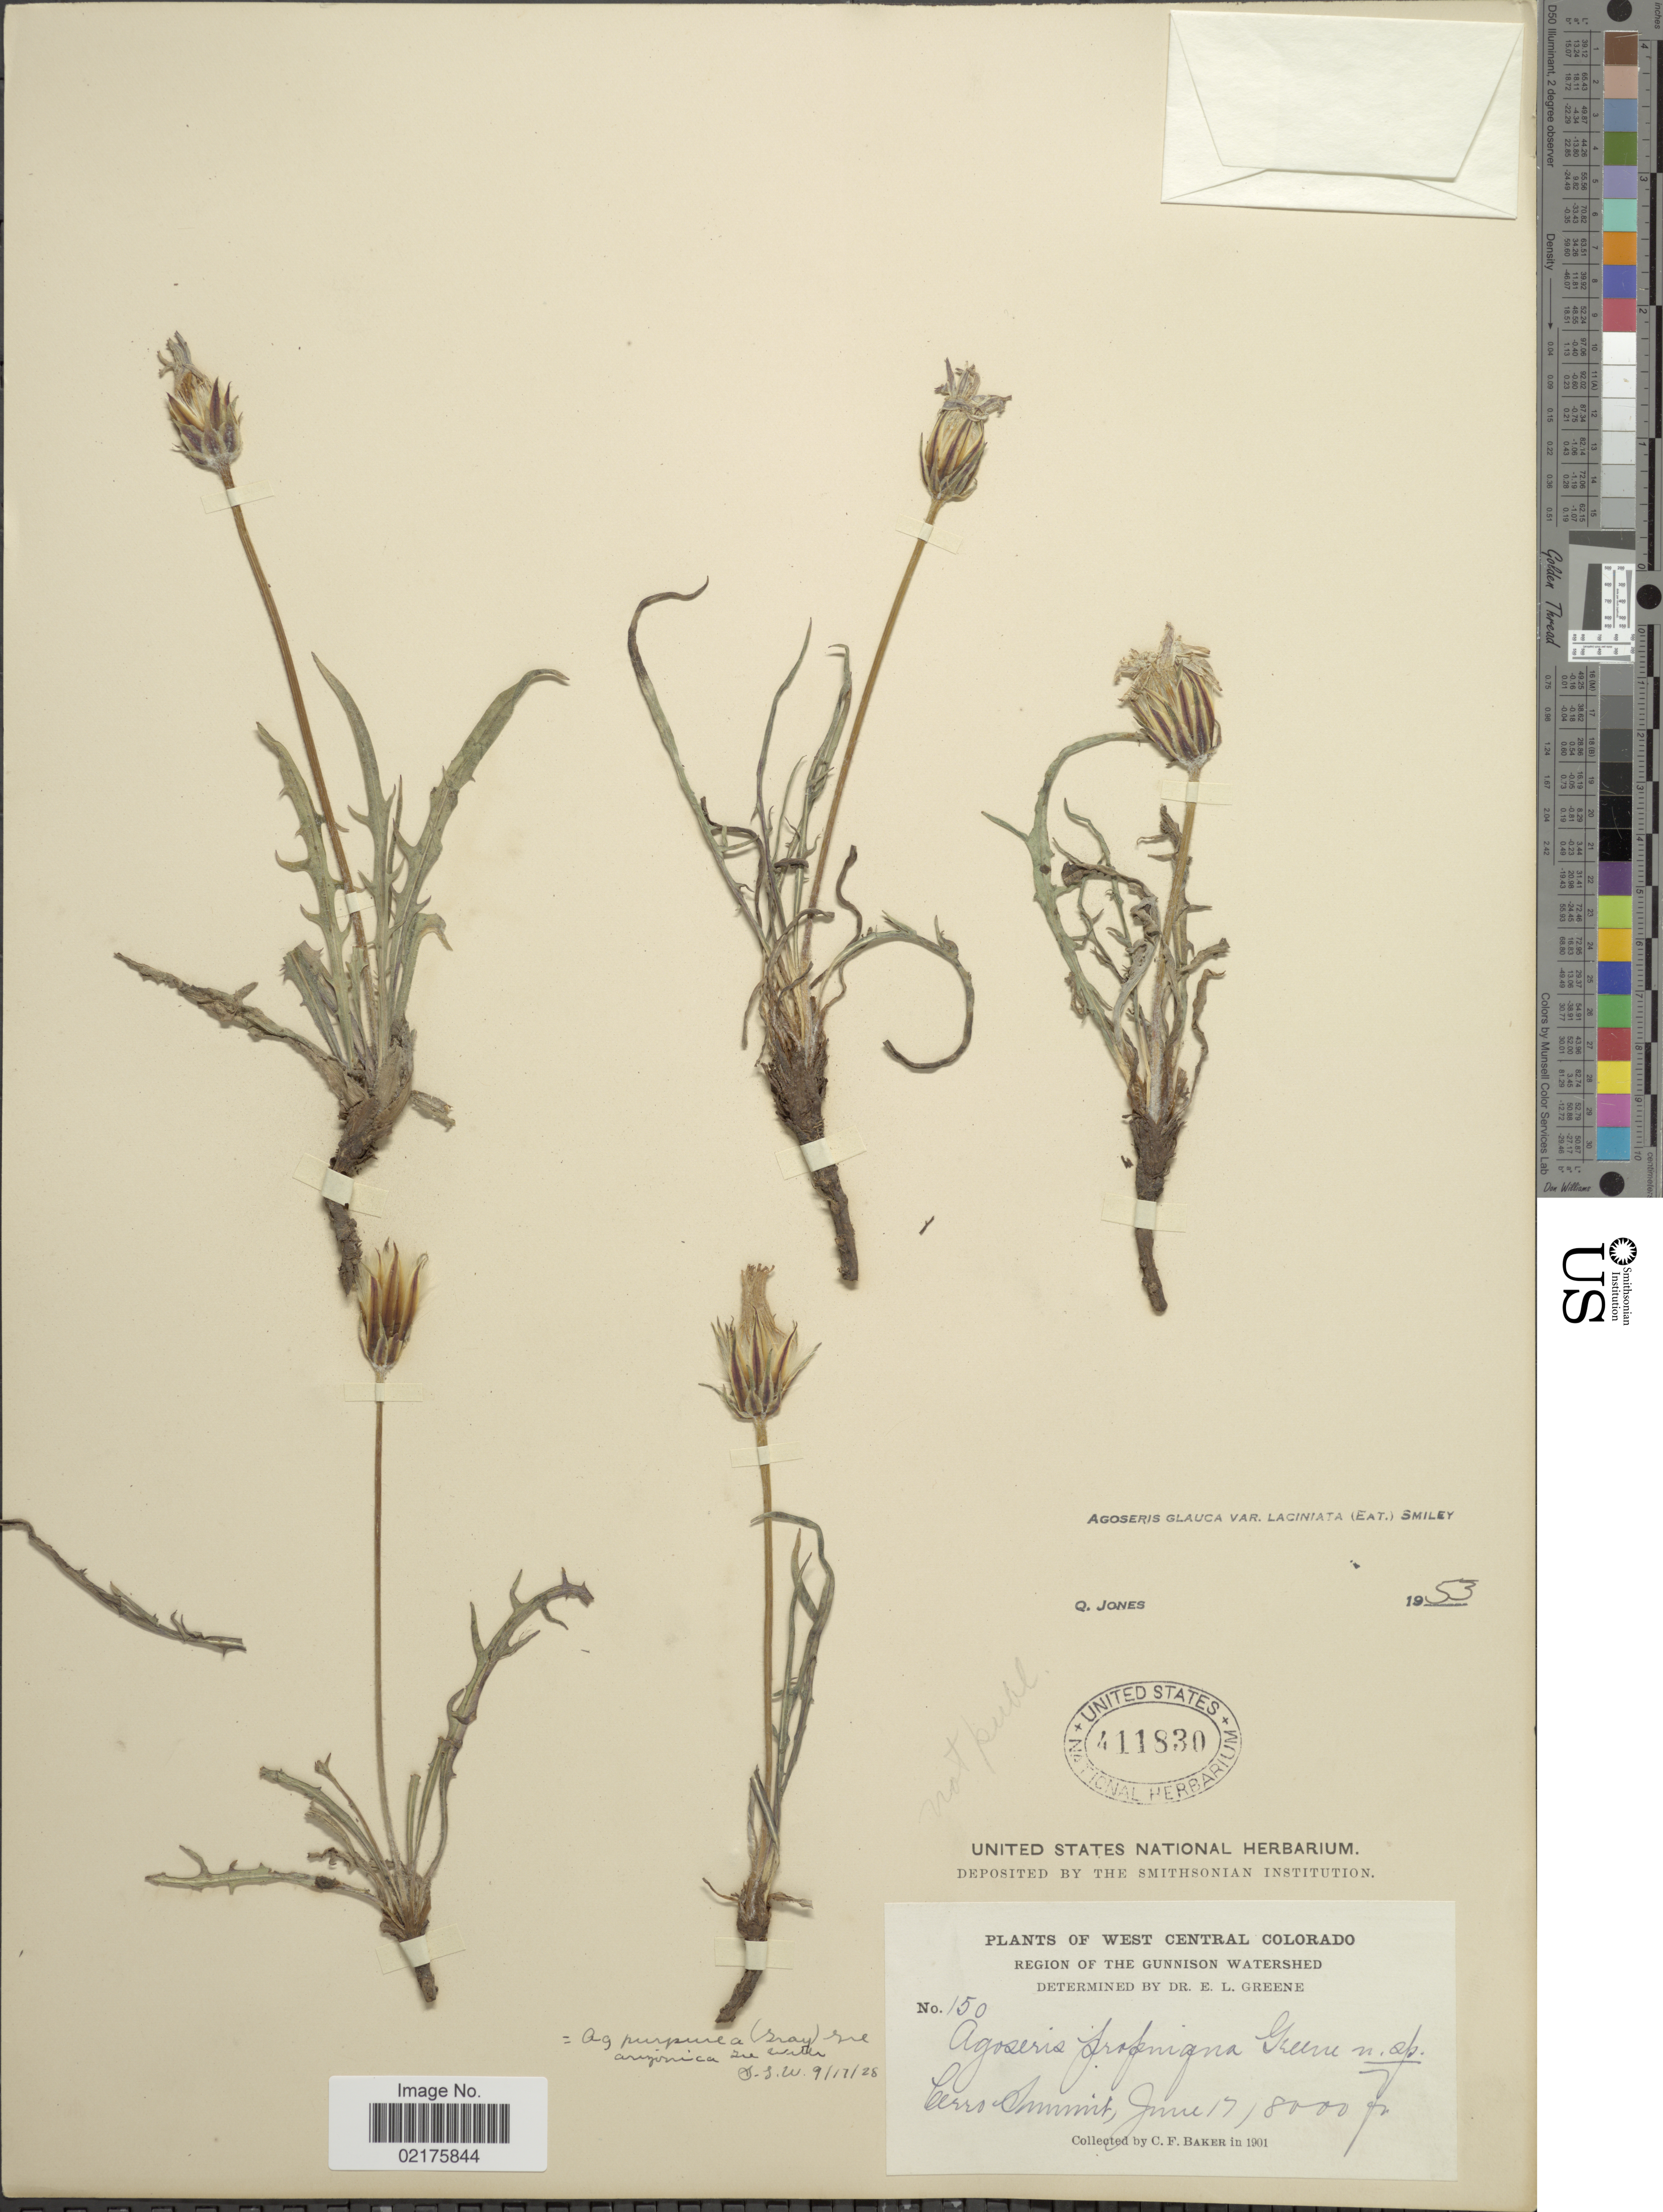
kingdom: Plantae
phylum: Tracheophyta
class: Magnoliopsida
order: Asterales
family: Asteraceae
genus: Agoseris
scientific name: Agoseris parviflora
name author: (Nutt.) D. Dietr.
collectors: C. F. Baker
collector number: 150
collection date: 1901-06-17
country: United States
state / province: Colorado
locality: West Central Colorado, Region of the Gunnison watershed, Cerro Summit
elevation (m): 2438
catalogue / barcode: US 411830